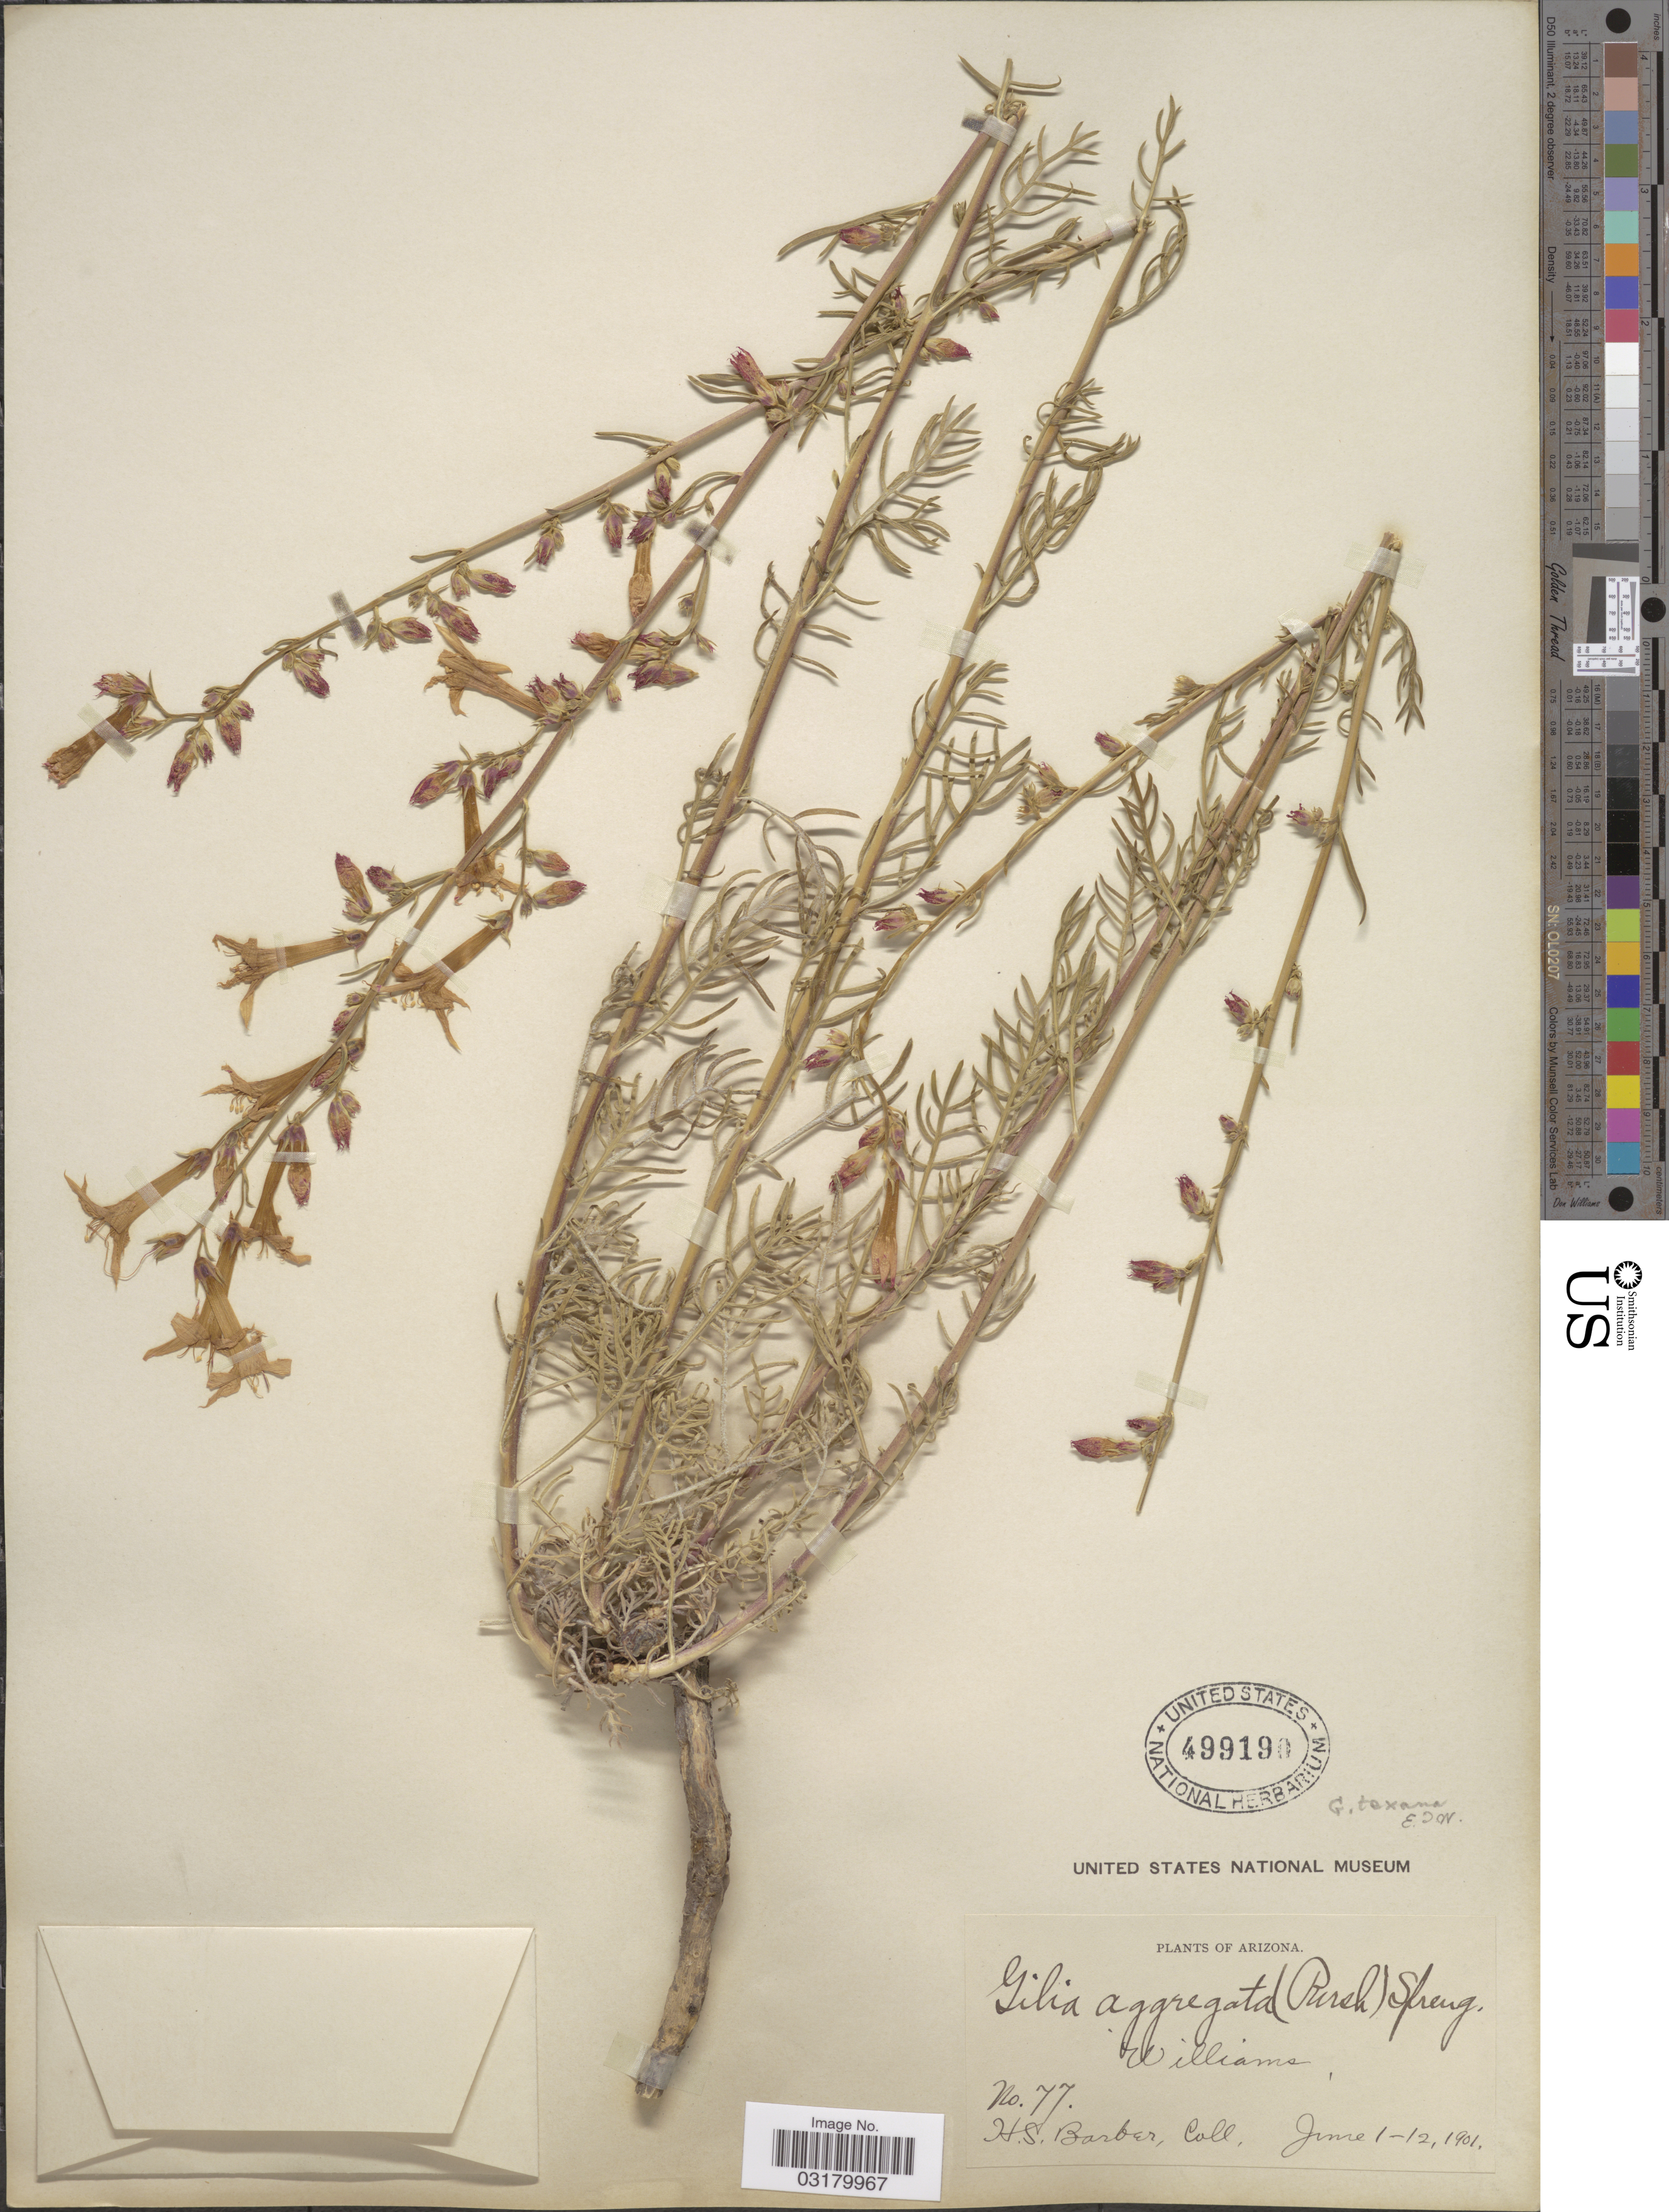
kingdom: Plantae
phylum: Tracheophyta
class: Magnoliopsida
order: Ericales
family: Polemoniaceae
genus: Ipomopsis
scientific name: Ipomopsis aggregata subsp. formosissima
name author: (Greene) Wherry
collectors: H. Barber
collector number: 77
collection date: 1901-06-01/1901-06-12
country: United States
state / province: Arizona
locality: Williams.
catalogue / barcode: US 499190